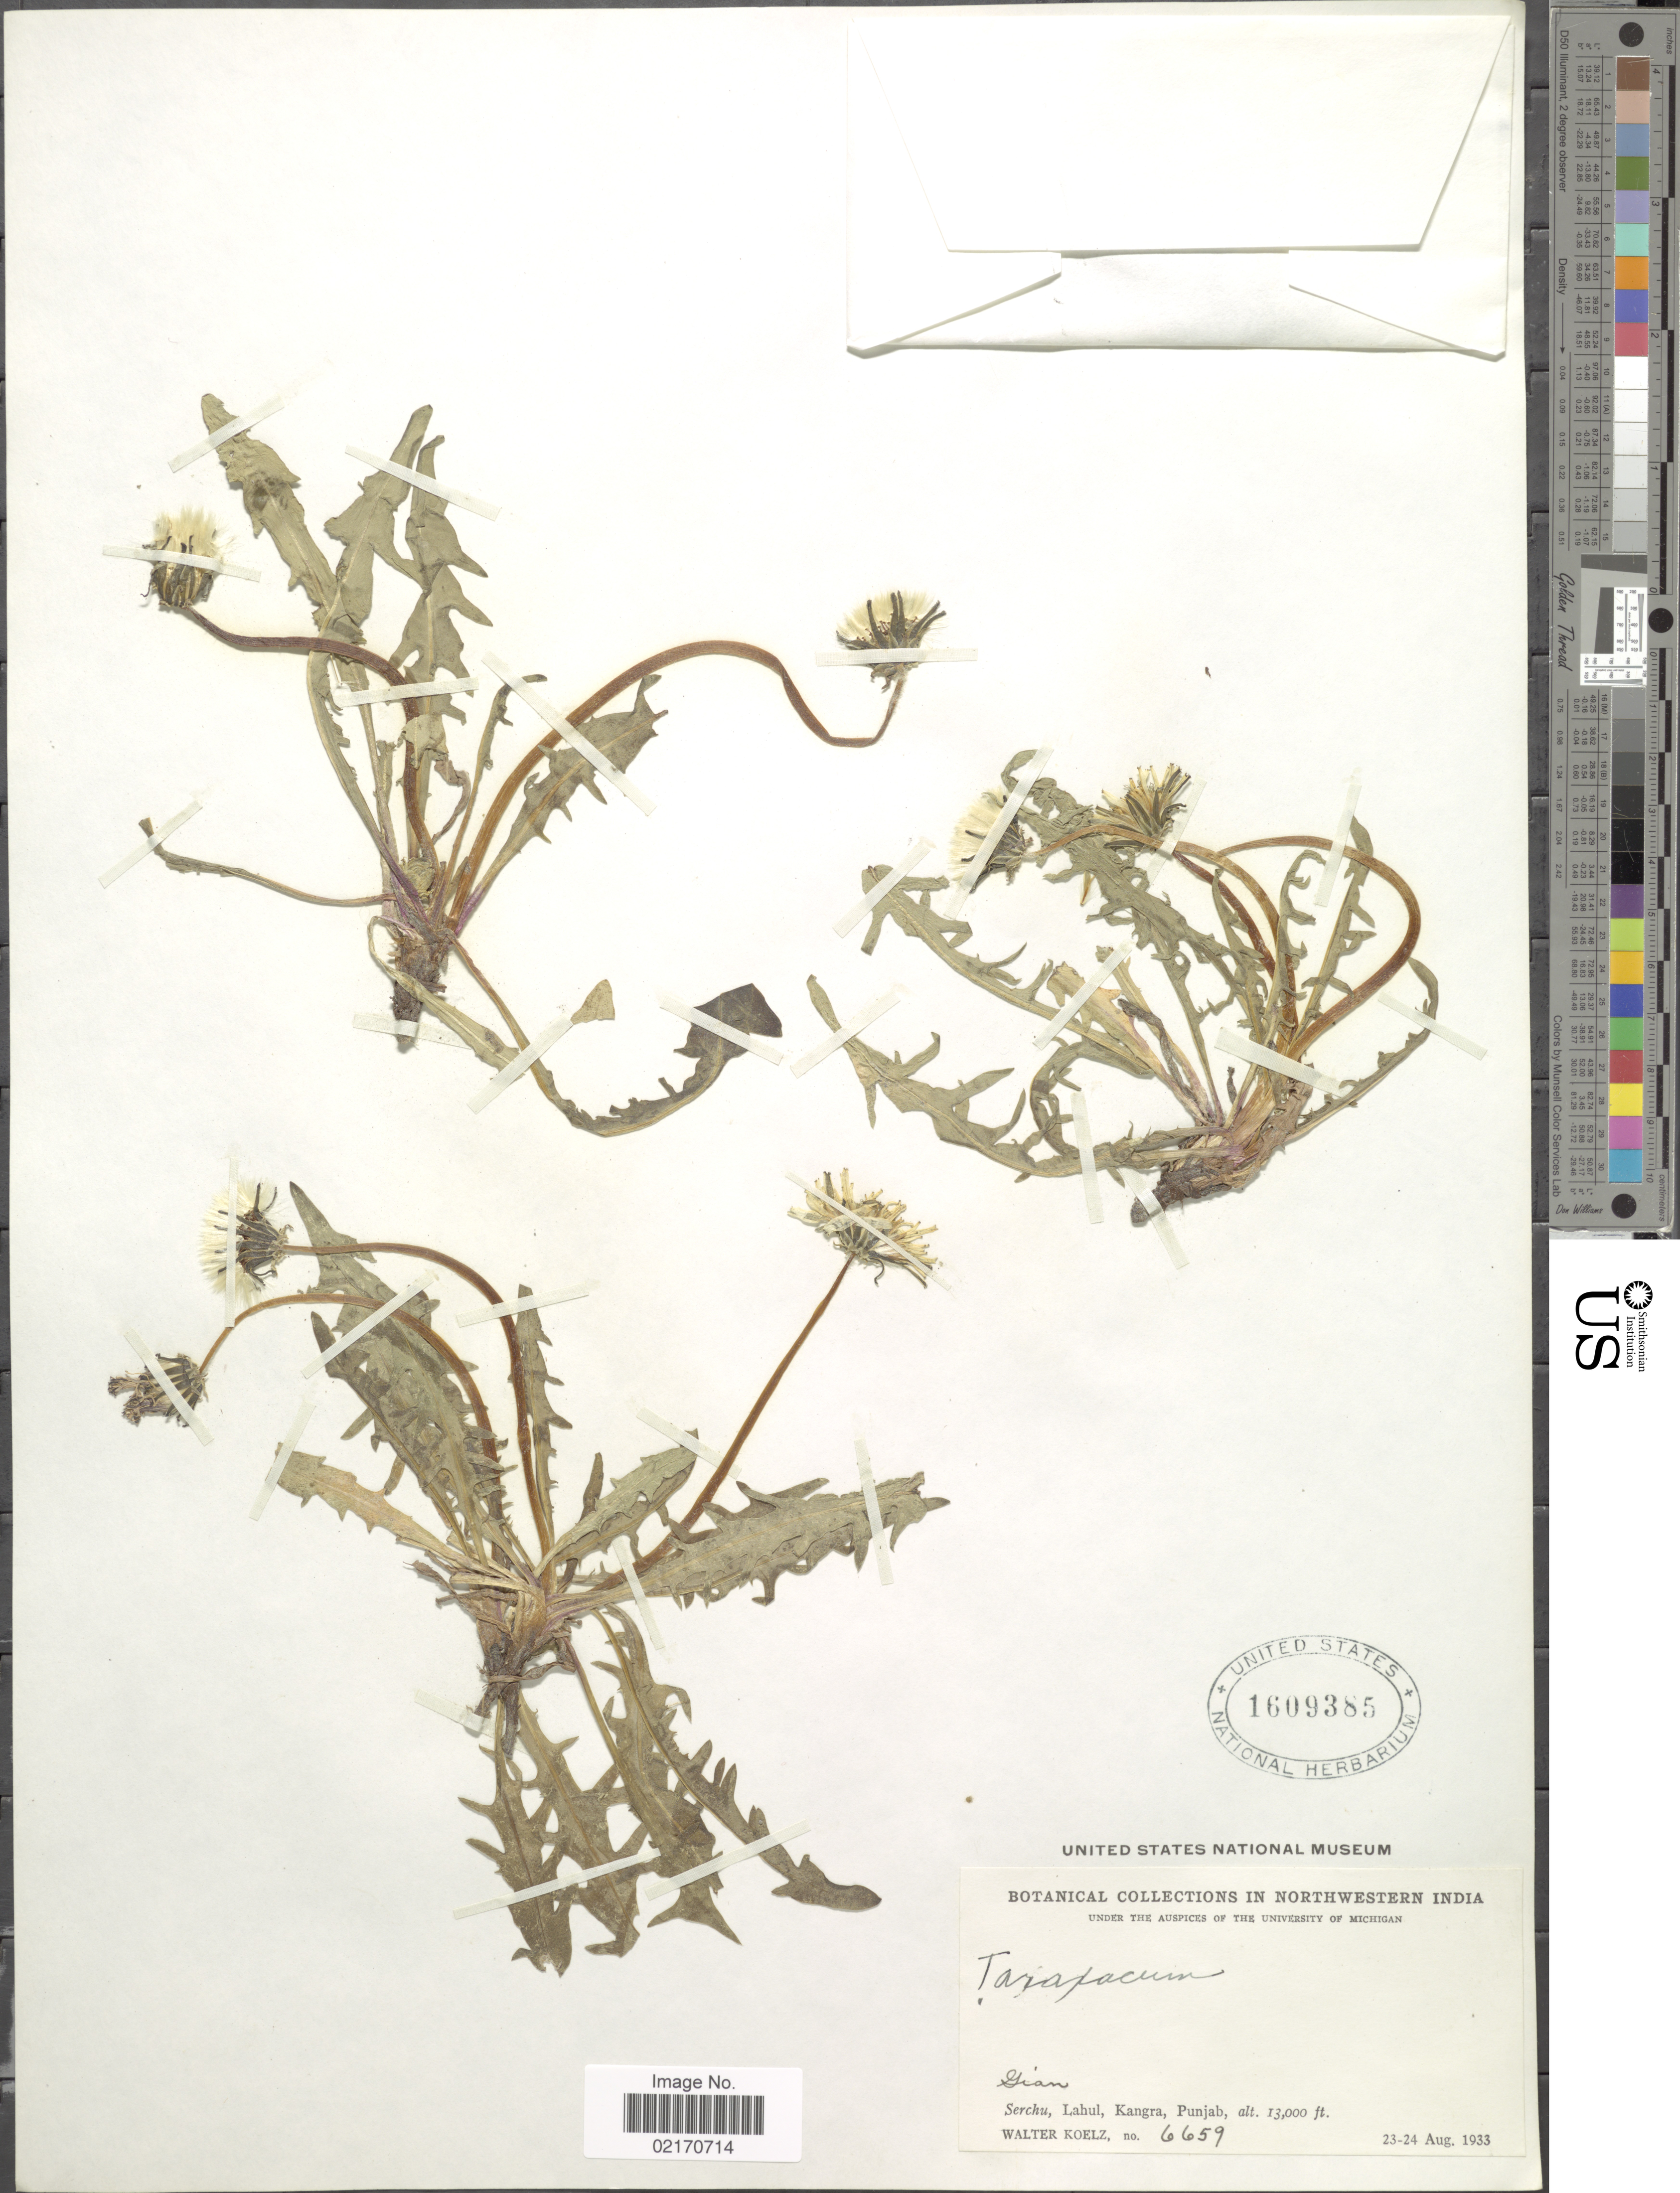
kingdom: Plantae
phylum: Tracheophyta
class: Magnoliopsida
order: Asterales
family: Asteraceae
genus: Taraxacum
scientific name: Taraxacum sp.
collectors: W. N. Koelz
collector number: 6659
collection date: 1933-08-23/1933-08-24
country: India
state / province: Himachal Pradesh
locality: Northwestern India, Gian, Serchu, Lahul, Kangra.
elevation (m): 3962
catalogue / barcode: US 1609385